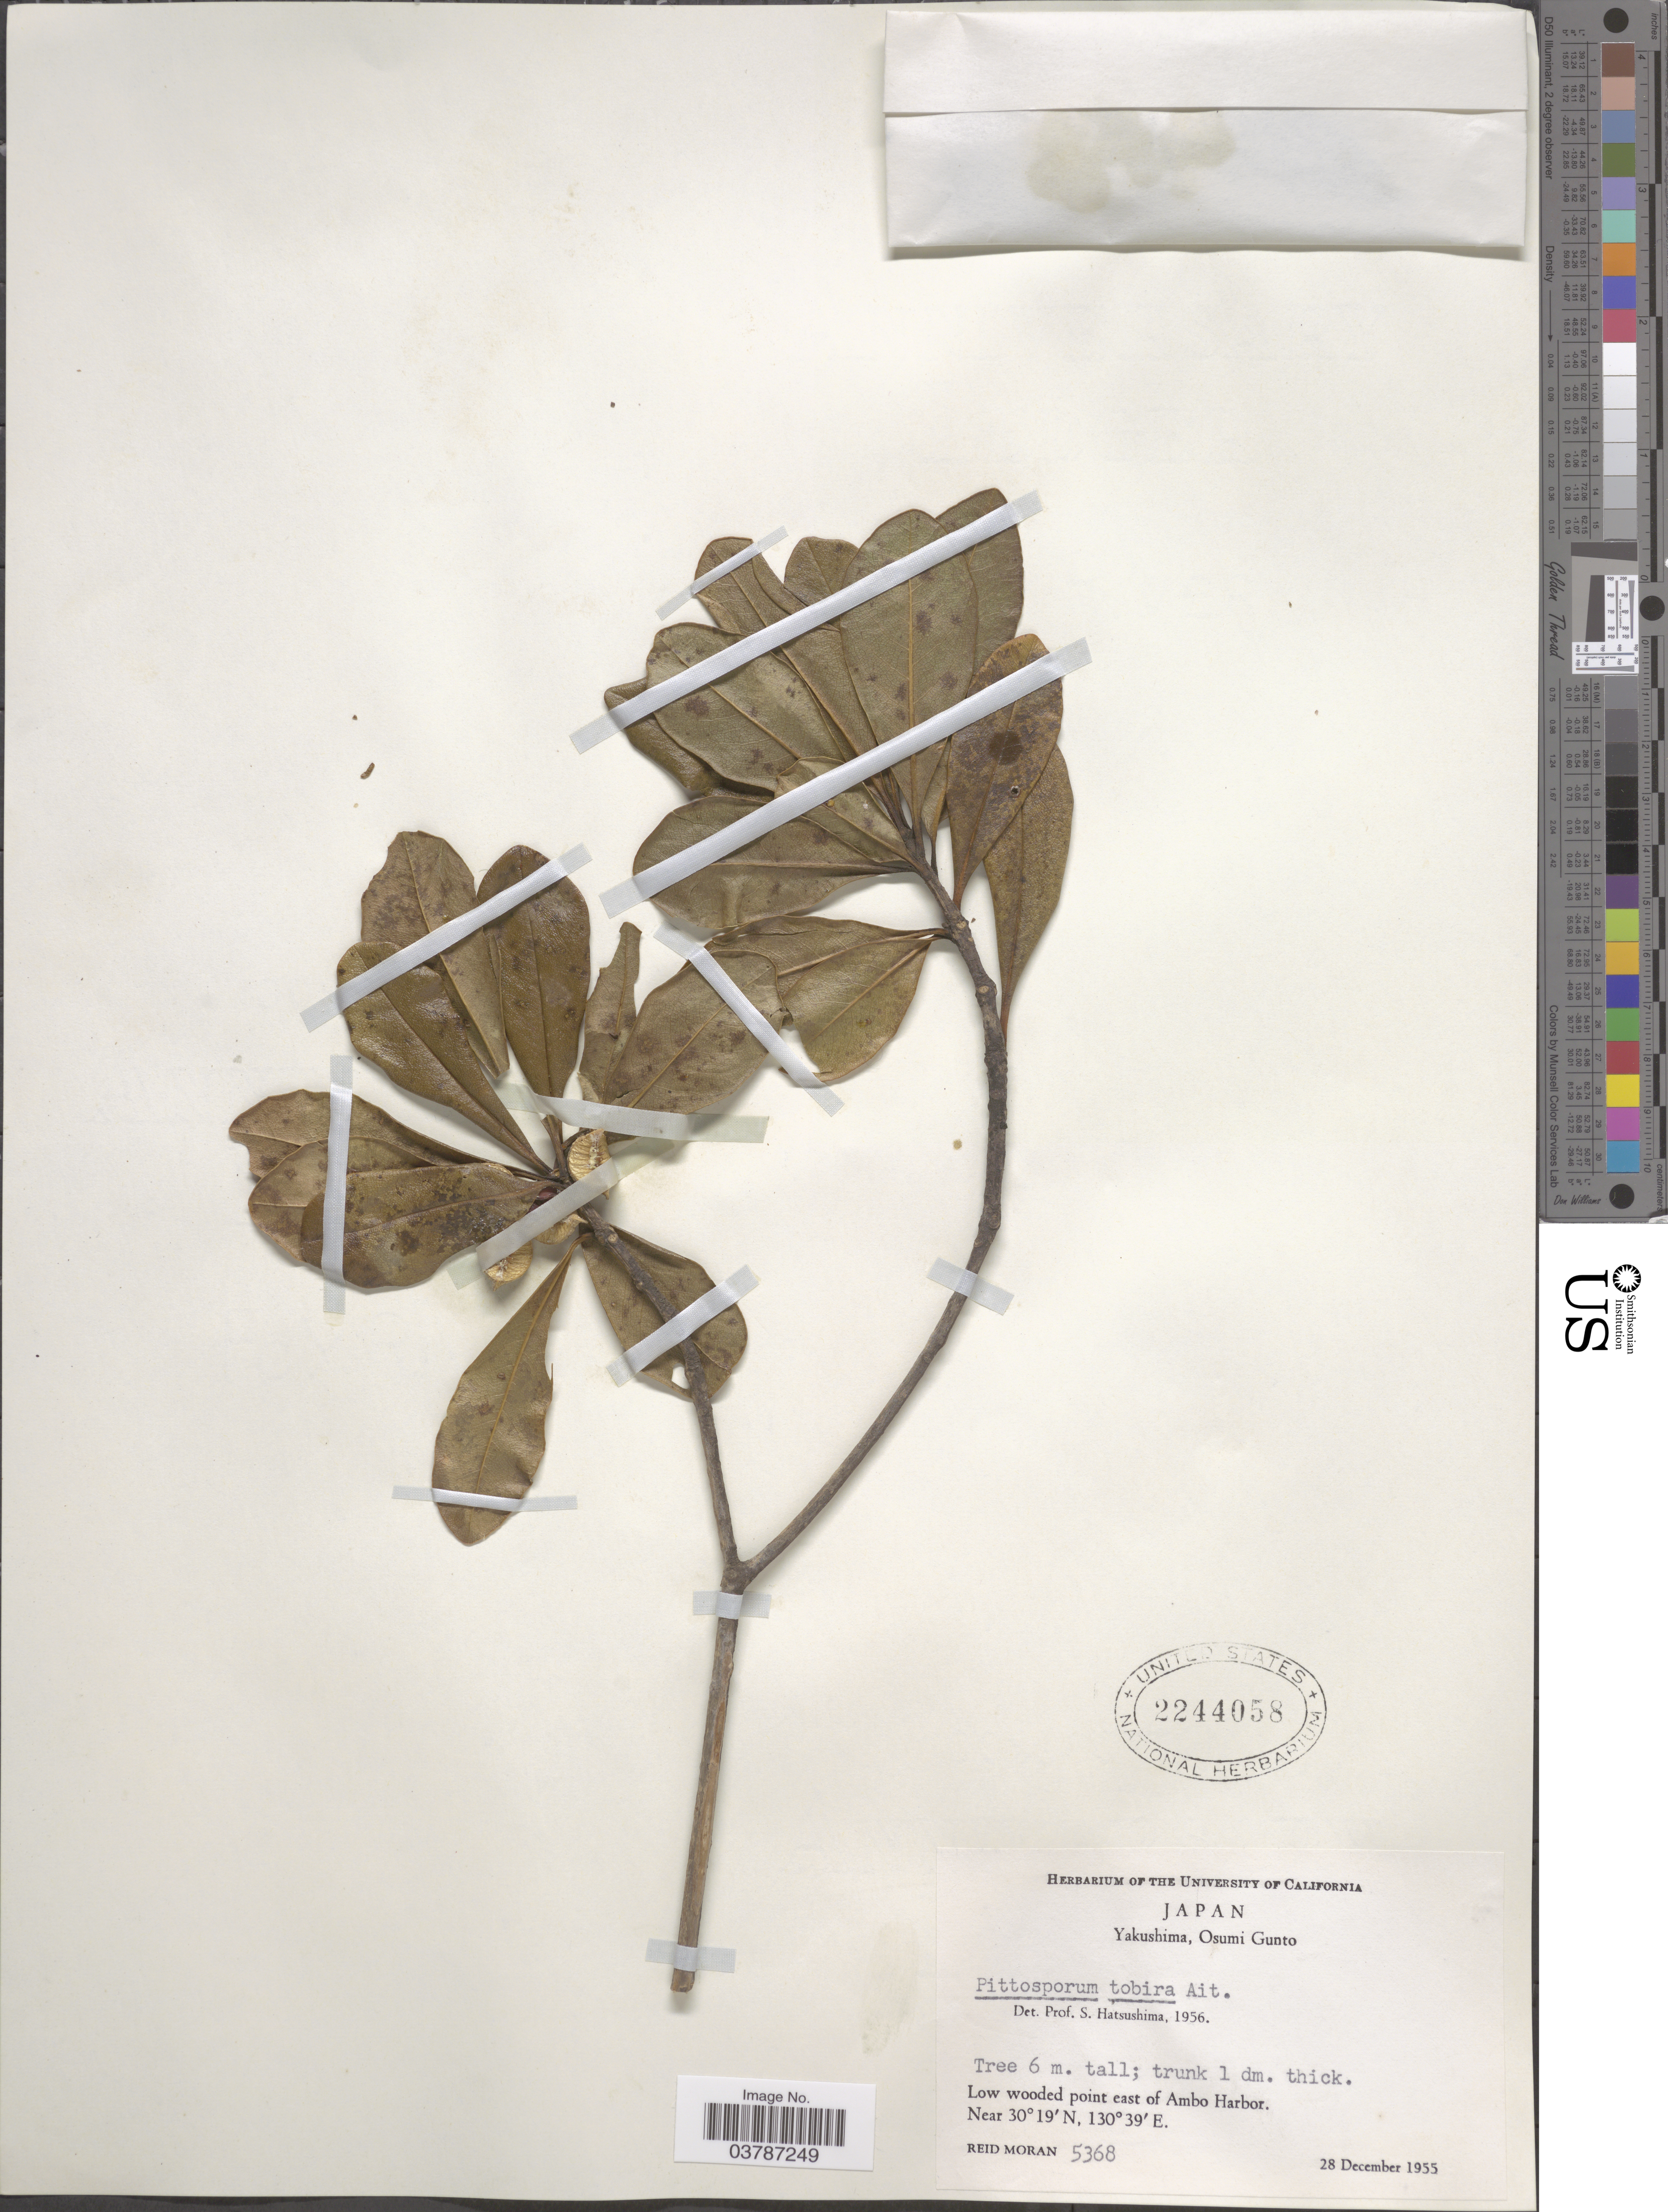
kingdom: Plantae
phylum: Tracheophyta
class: Magnoliopsida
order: Apiales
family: Pittosporaceae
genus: Pittosporum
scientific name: Pittosporum tobira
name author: (Thunb.) W.T. Aiton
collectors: R. Moran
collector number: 5368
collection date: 1955-12-28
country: Japan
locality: Yakushima, Osumi Gunto. Low wooded point east of Ambo Harbor.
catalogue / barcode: US 2244058